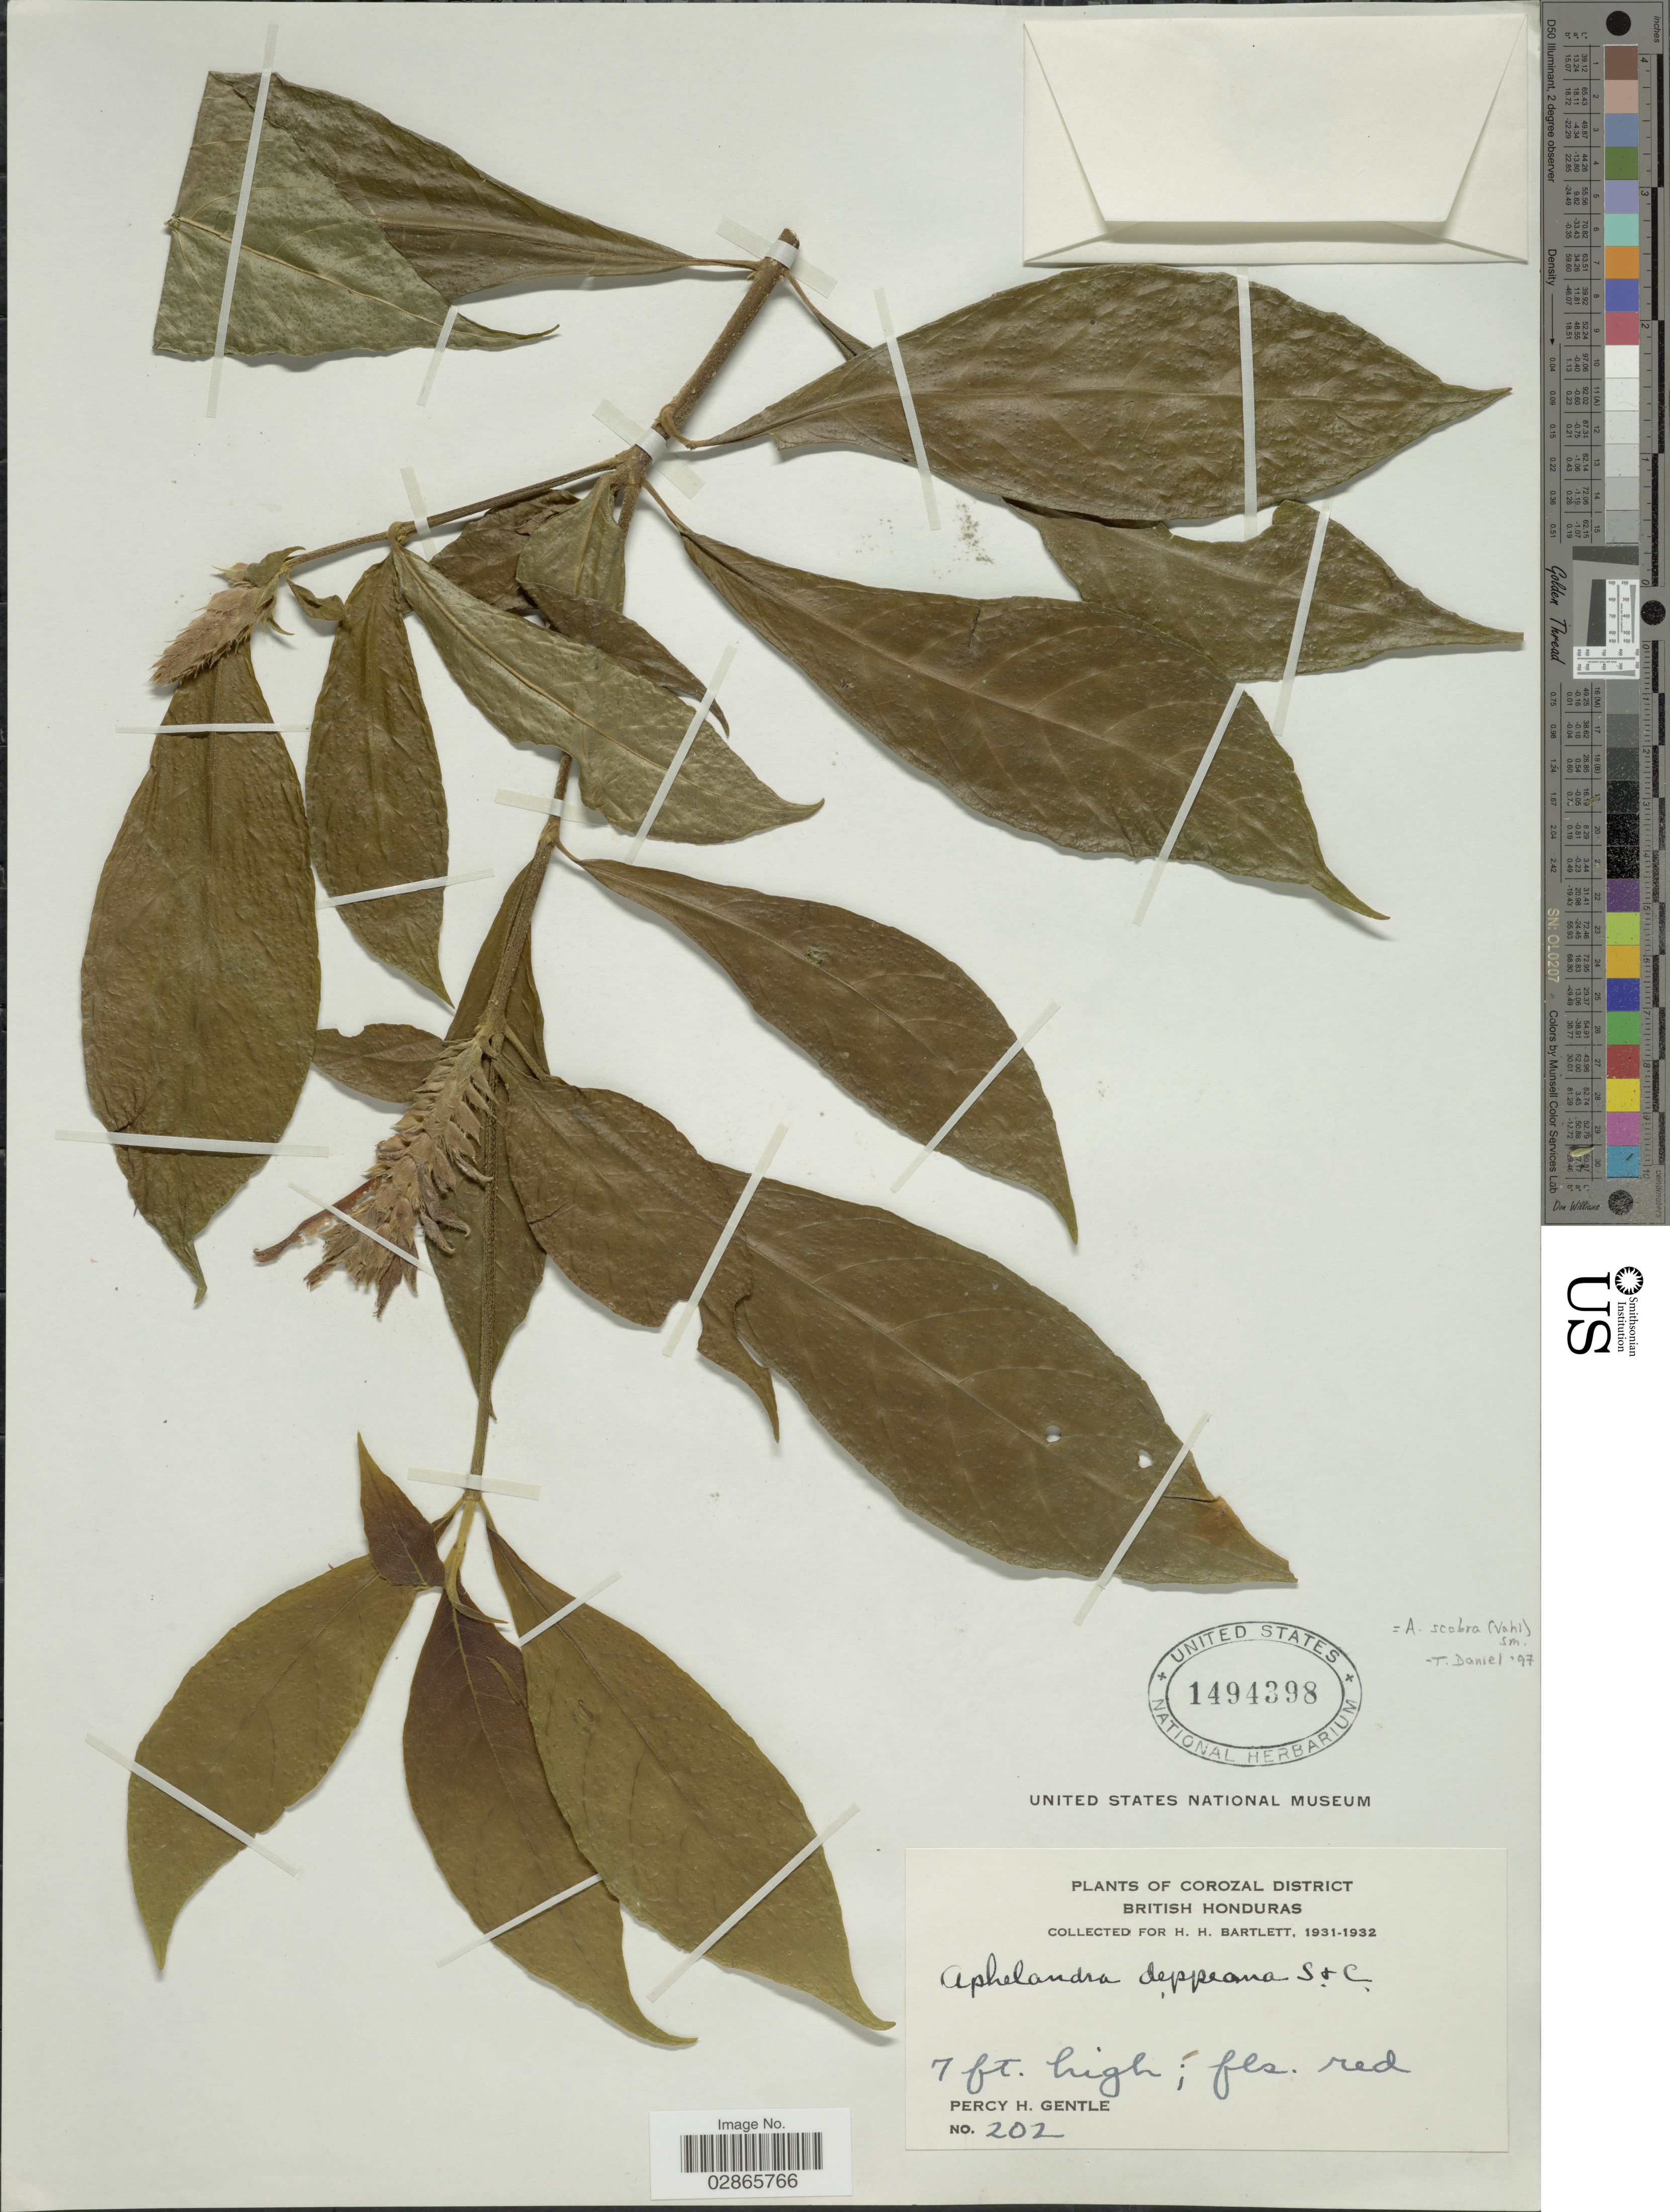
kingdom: Plantae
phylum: Tracheophyta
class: Magnoliopsida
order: Lamiales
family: Acanthaceae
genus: Aphelandra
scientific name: Aphelandra deppeana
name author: Schltdl. & Cham.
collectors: P. H. Gentle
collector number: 202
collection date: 1931/1932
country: Belize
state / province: Corozal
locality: Corozal District. British Honduras.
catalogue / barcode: US 1494398